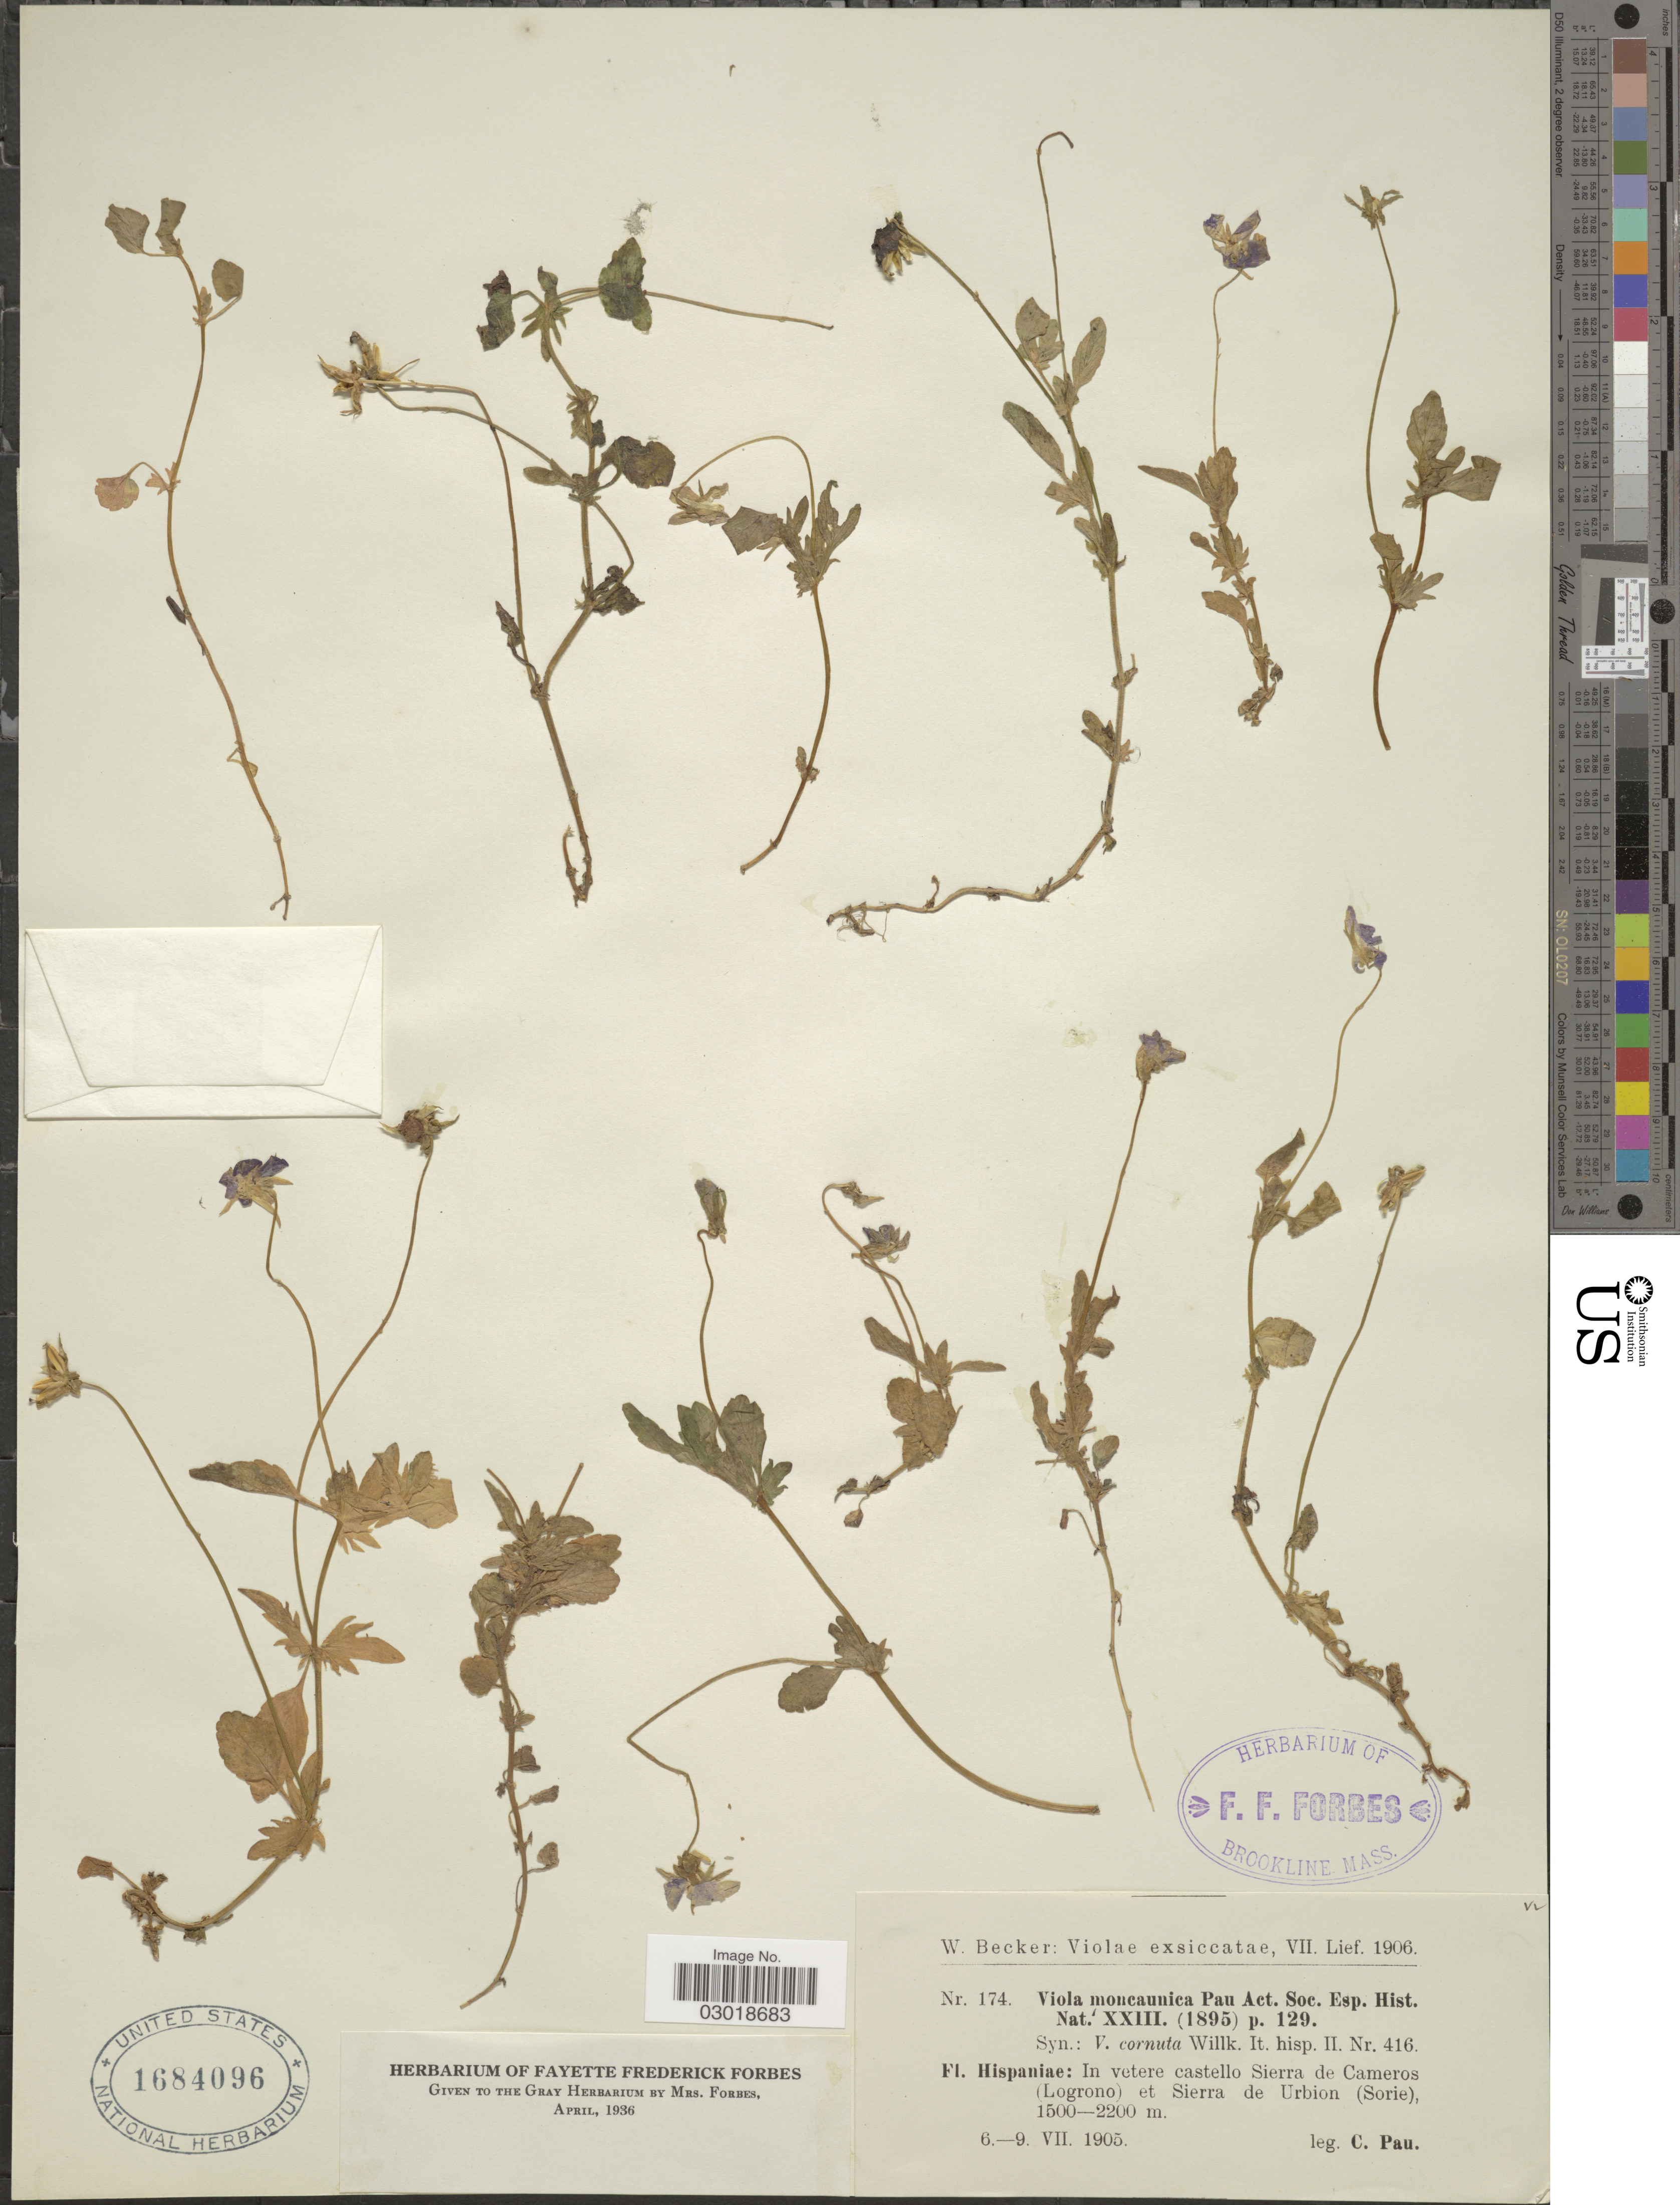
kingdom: Plantae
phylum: Tracheophyta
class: Magnoliopsida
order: Malpighiales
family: Violaceae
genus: Viola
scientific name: Viola moncaunica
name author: Pau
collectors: C. Pau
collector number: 174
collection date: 1905-07-06/1905-07-09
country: Spain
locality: Hispaniae: In vetere castello Sierra de Cameros (Logrono) et Sierra de Urbion (Sorie).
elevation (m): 1500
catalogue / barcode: US 1684096